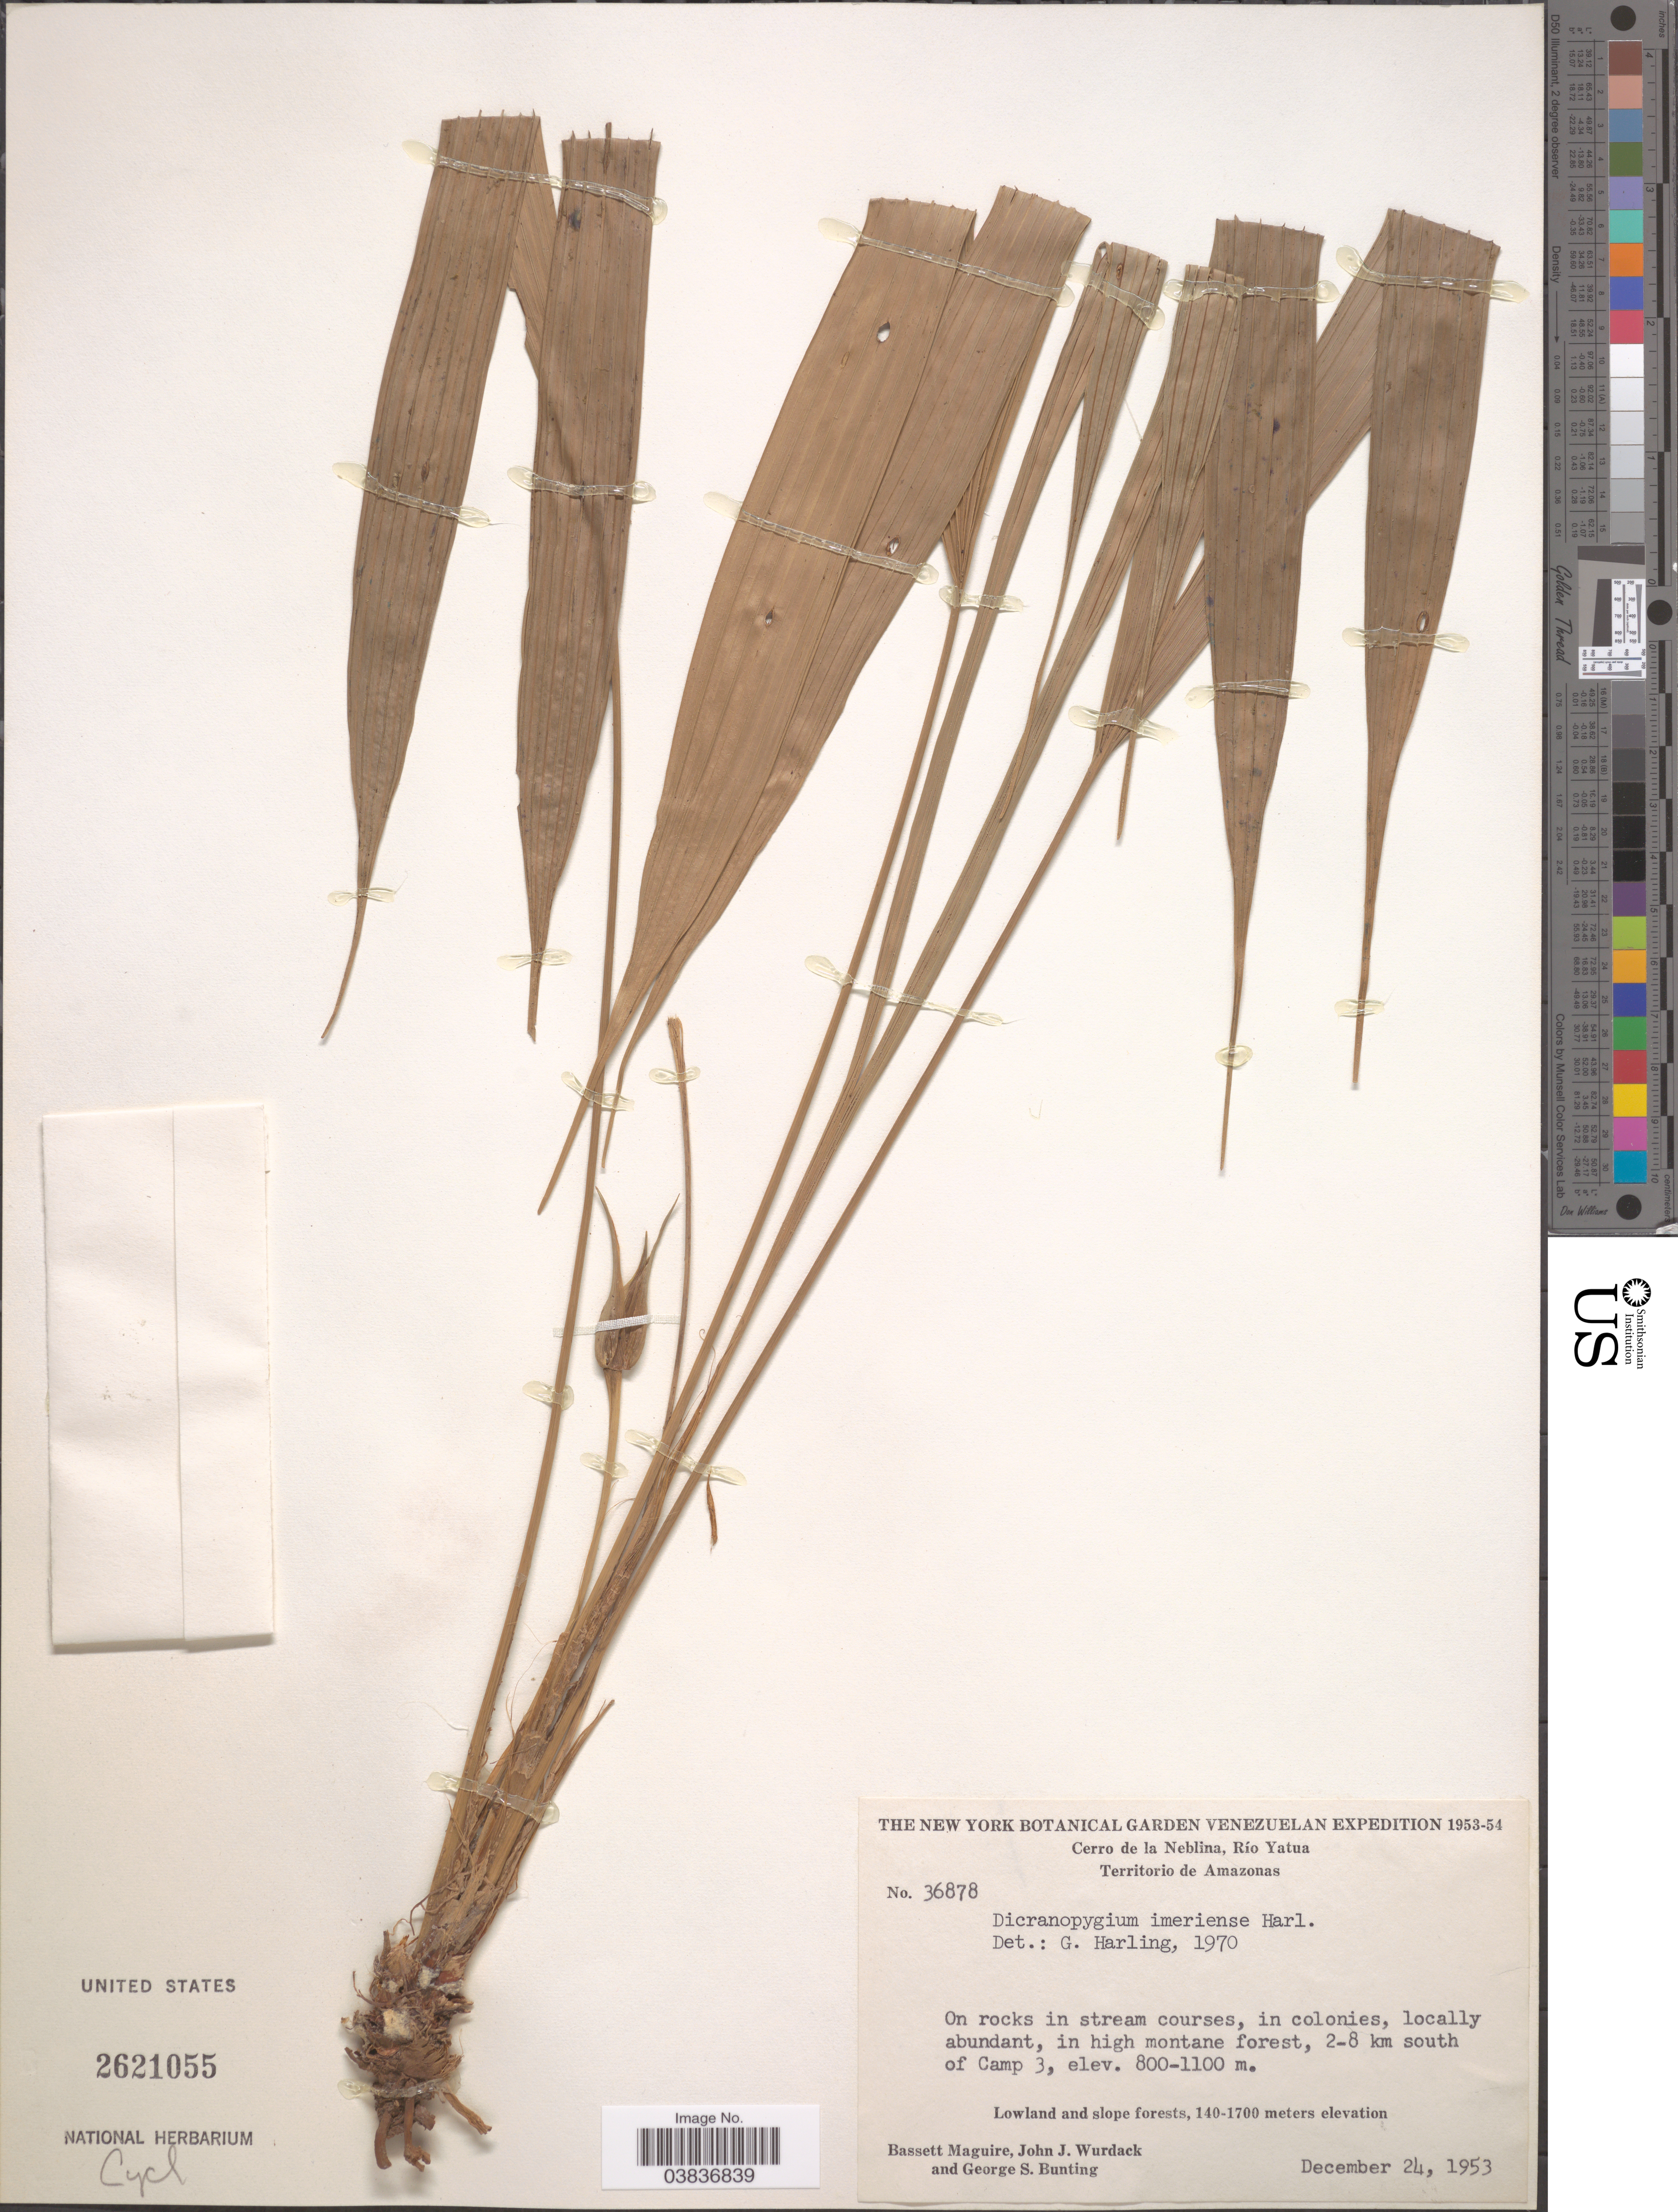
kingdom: Plantae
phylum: Tracheophyta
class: Liliopsida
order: Pandanales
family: Cyclanthaceae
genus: Dicranopygium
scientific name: Dicranopygium imeriense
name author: Harling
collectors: B. Maguire, J. J. Wurdack & G. S. Bunting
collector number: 36878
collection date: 1953-12-24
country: Venezuela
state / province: Amazonas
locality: Cerro de la Neblina, Río Yatua. 2-8 km south of Camp 3.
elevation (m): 800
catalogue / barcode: US 2621055